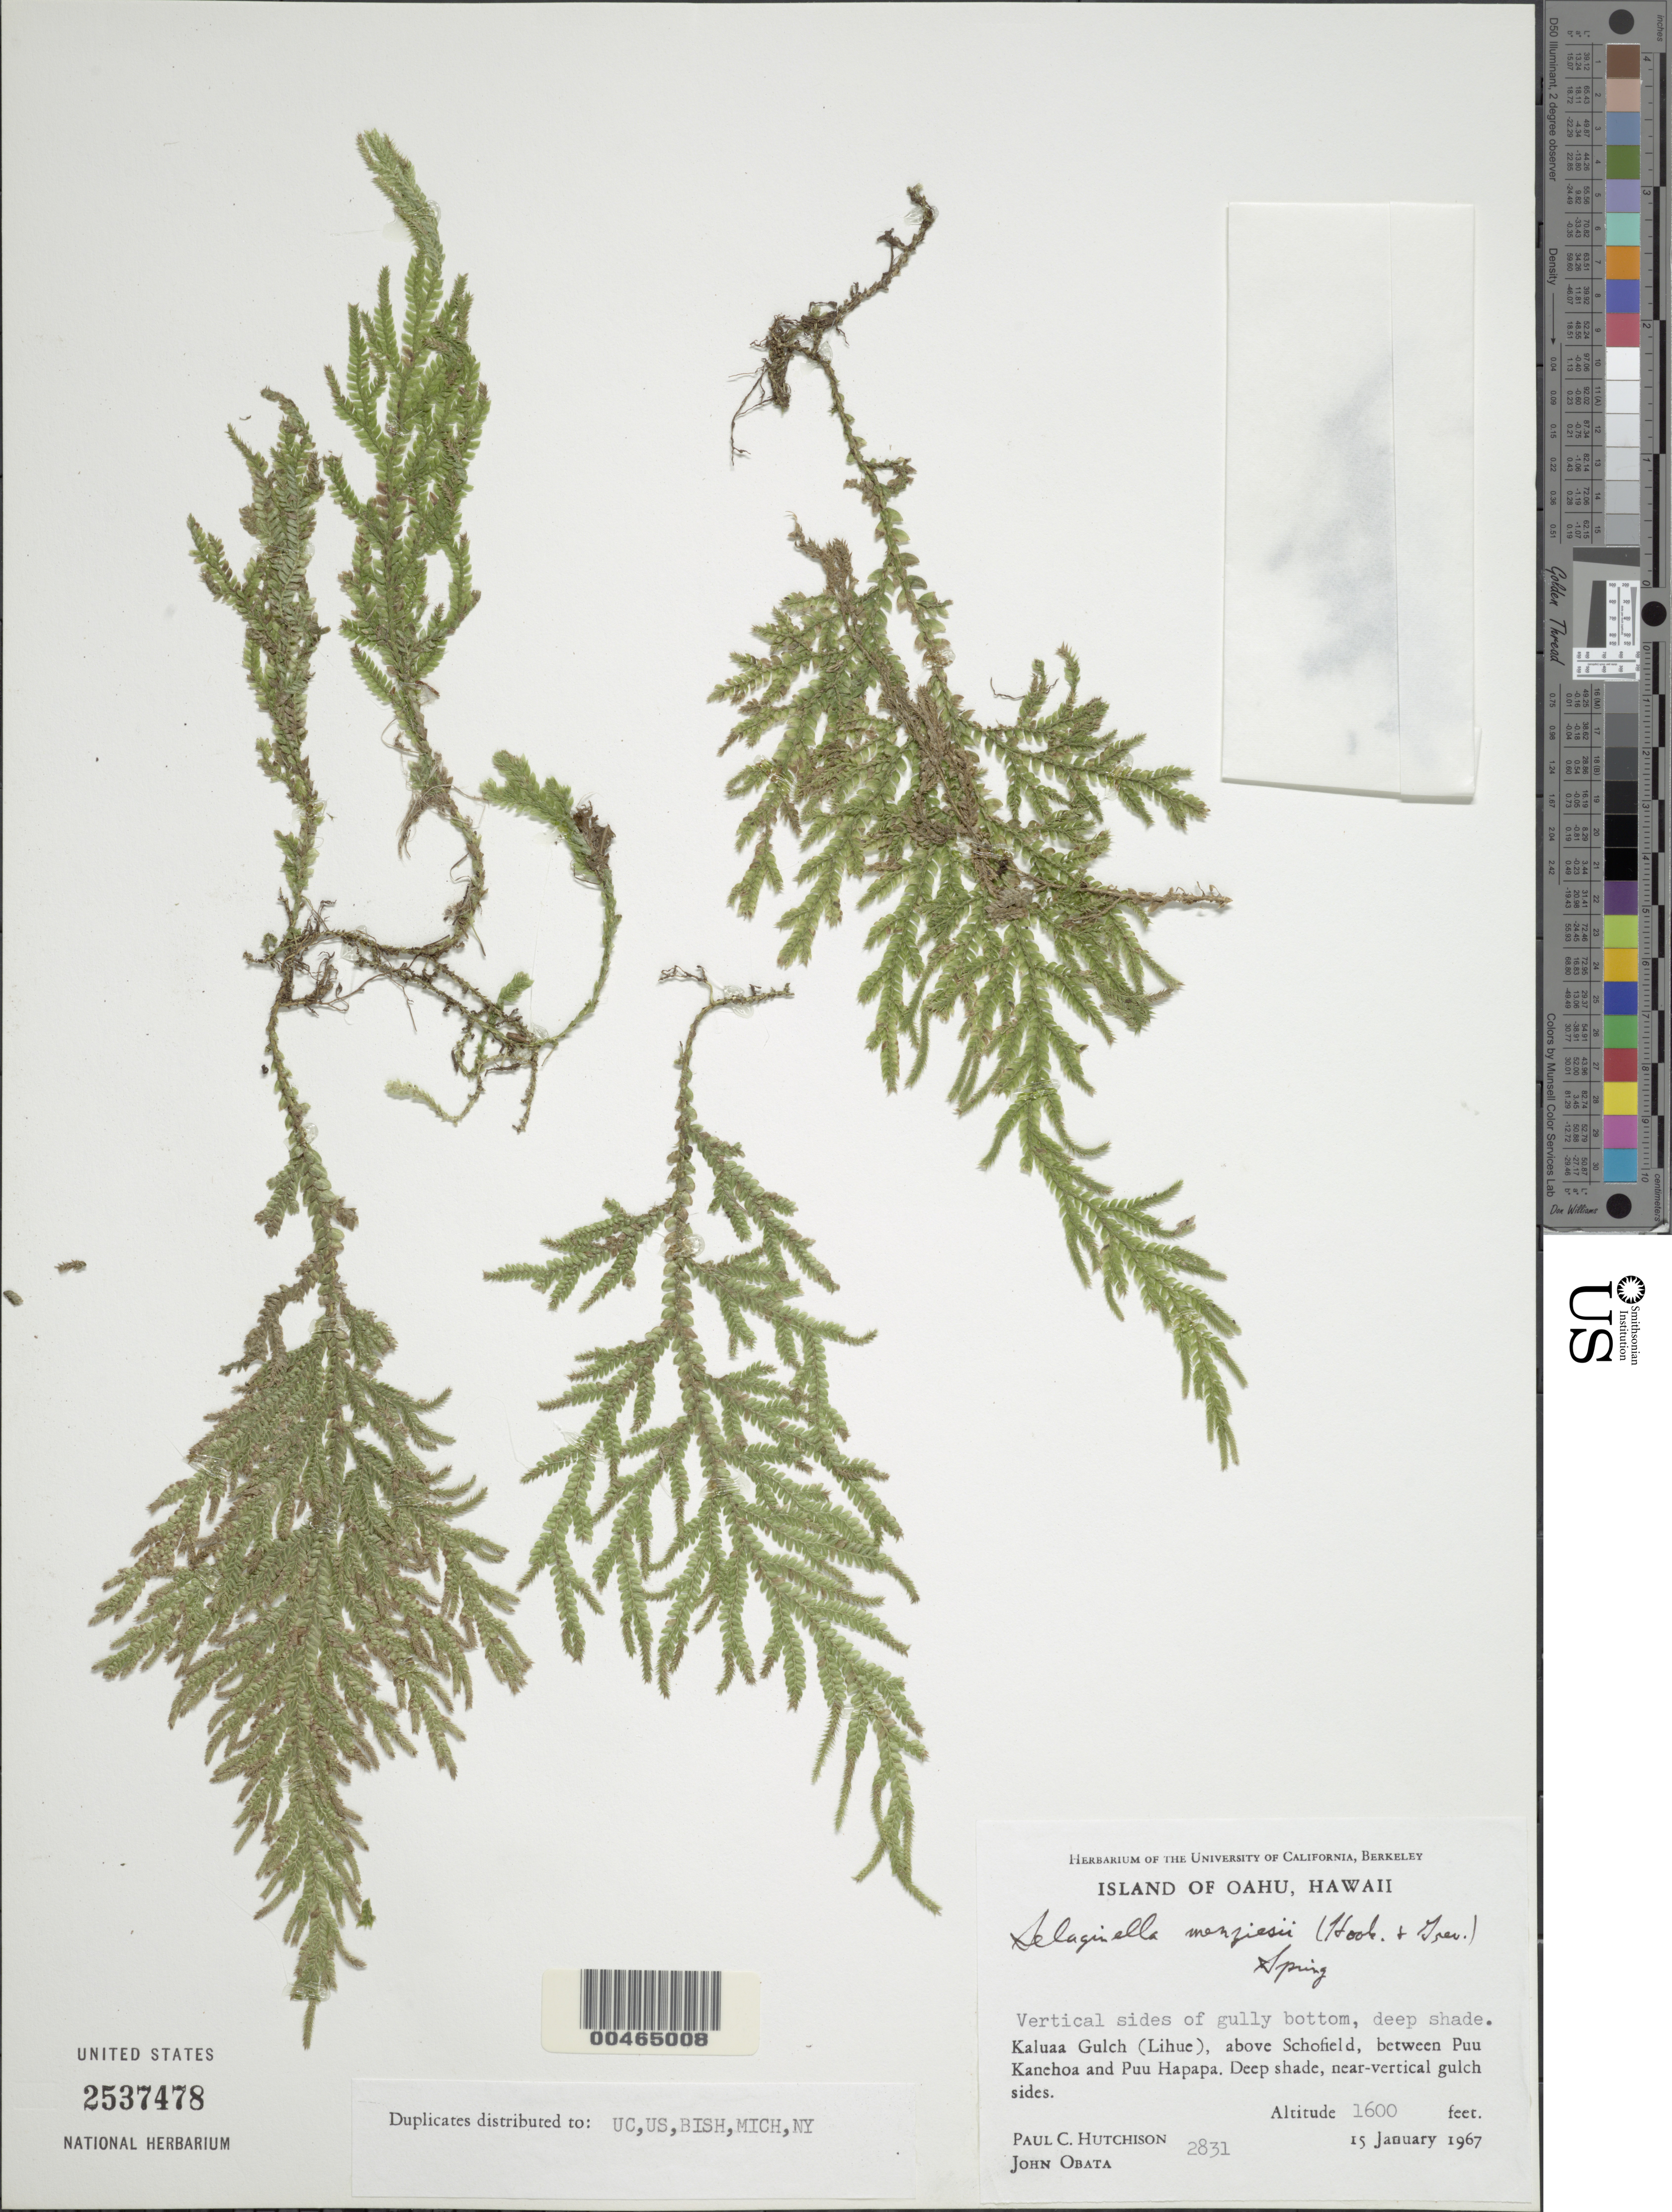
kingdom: Plantae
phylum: Tracheophyta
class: Lycopodiopsida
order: Selaginellales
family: Selaginellaceae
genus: Selaginella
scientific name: Selaginella arbuscula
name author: (Kualf.) Spring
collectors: P. C. Hutchison & J. Obata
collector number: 2831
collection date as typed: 15 Jan 1967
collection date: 1967-01-15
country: United States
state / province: Hawaii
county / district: Honolulu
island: Oahu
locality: Kaluaa Gulch (Lihue), above Schofield, between Puu Kanehoa and Puu Hapapa, Oahu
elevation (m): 488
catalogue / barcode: US 2537478